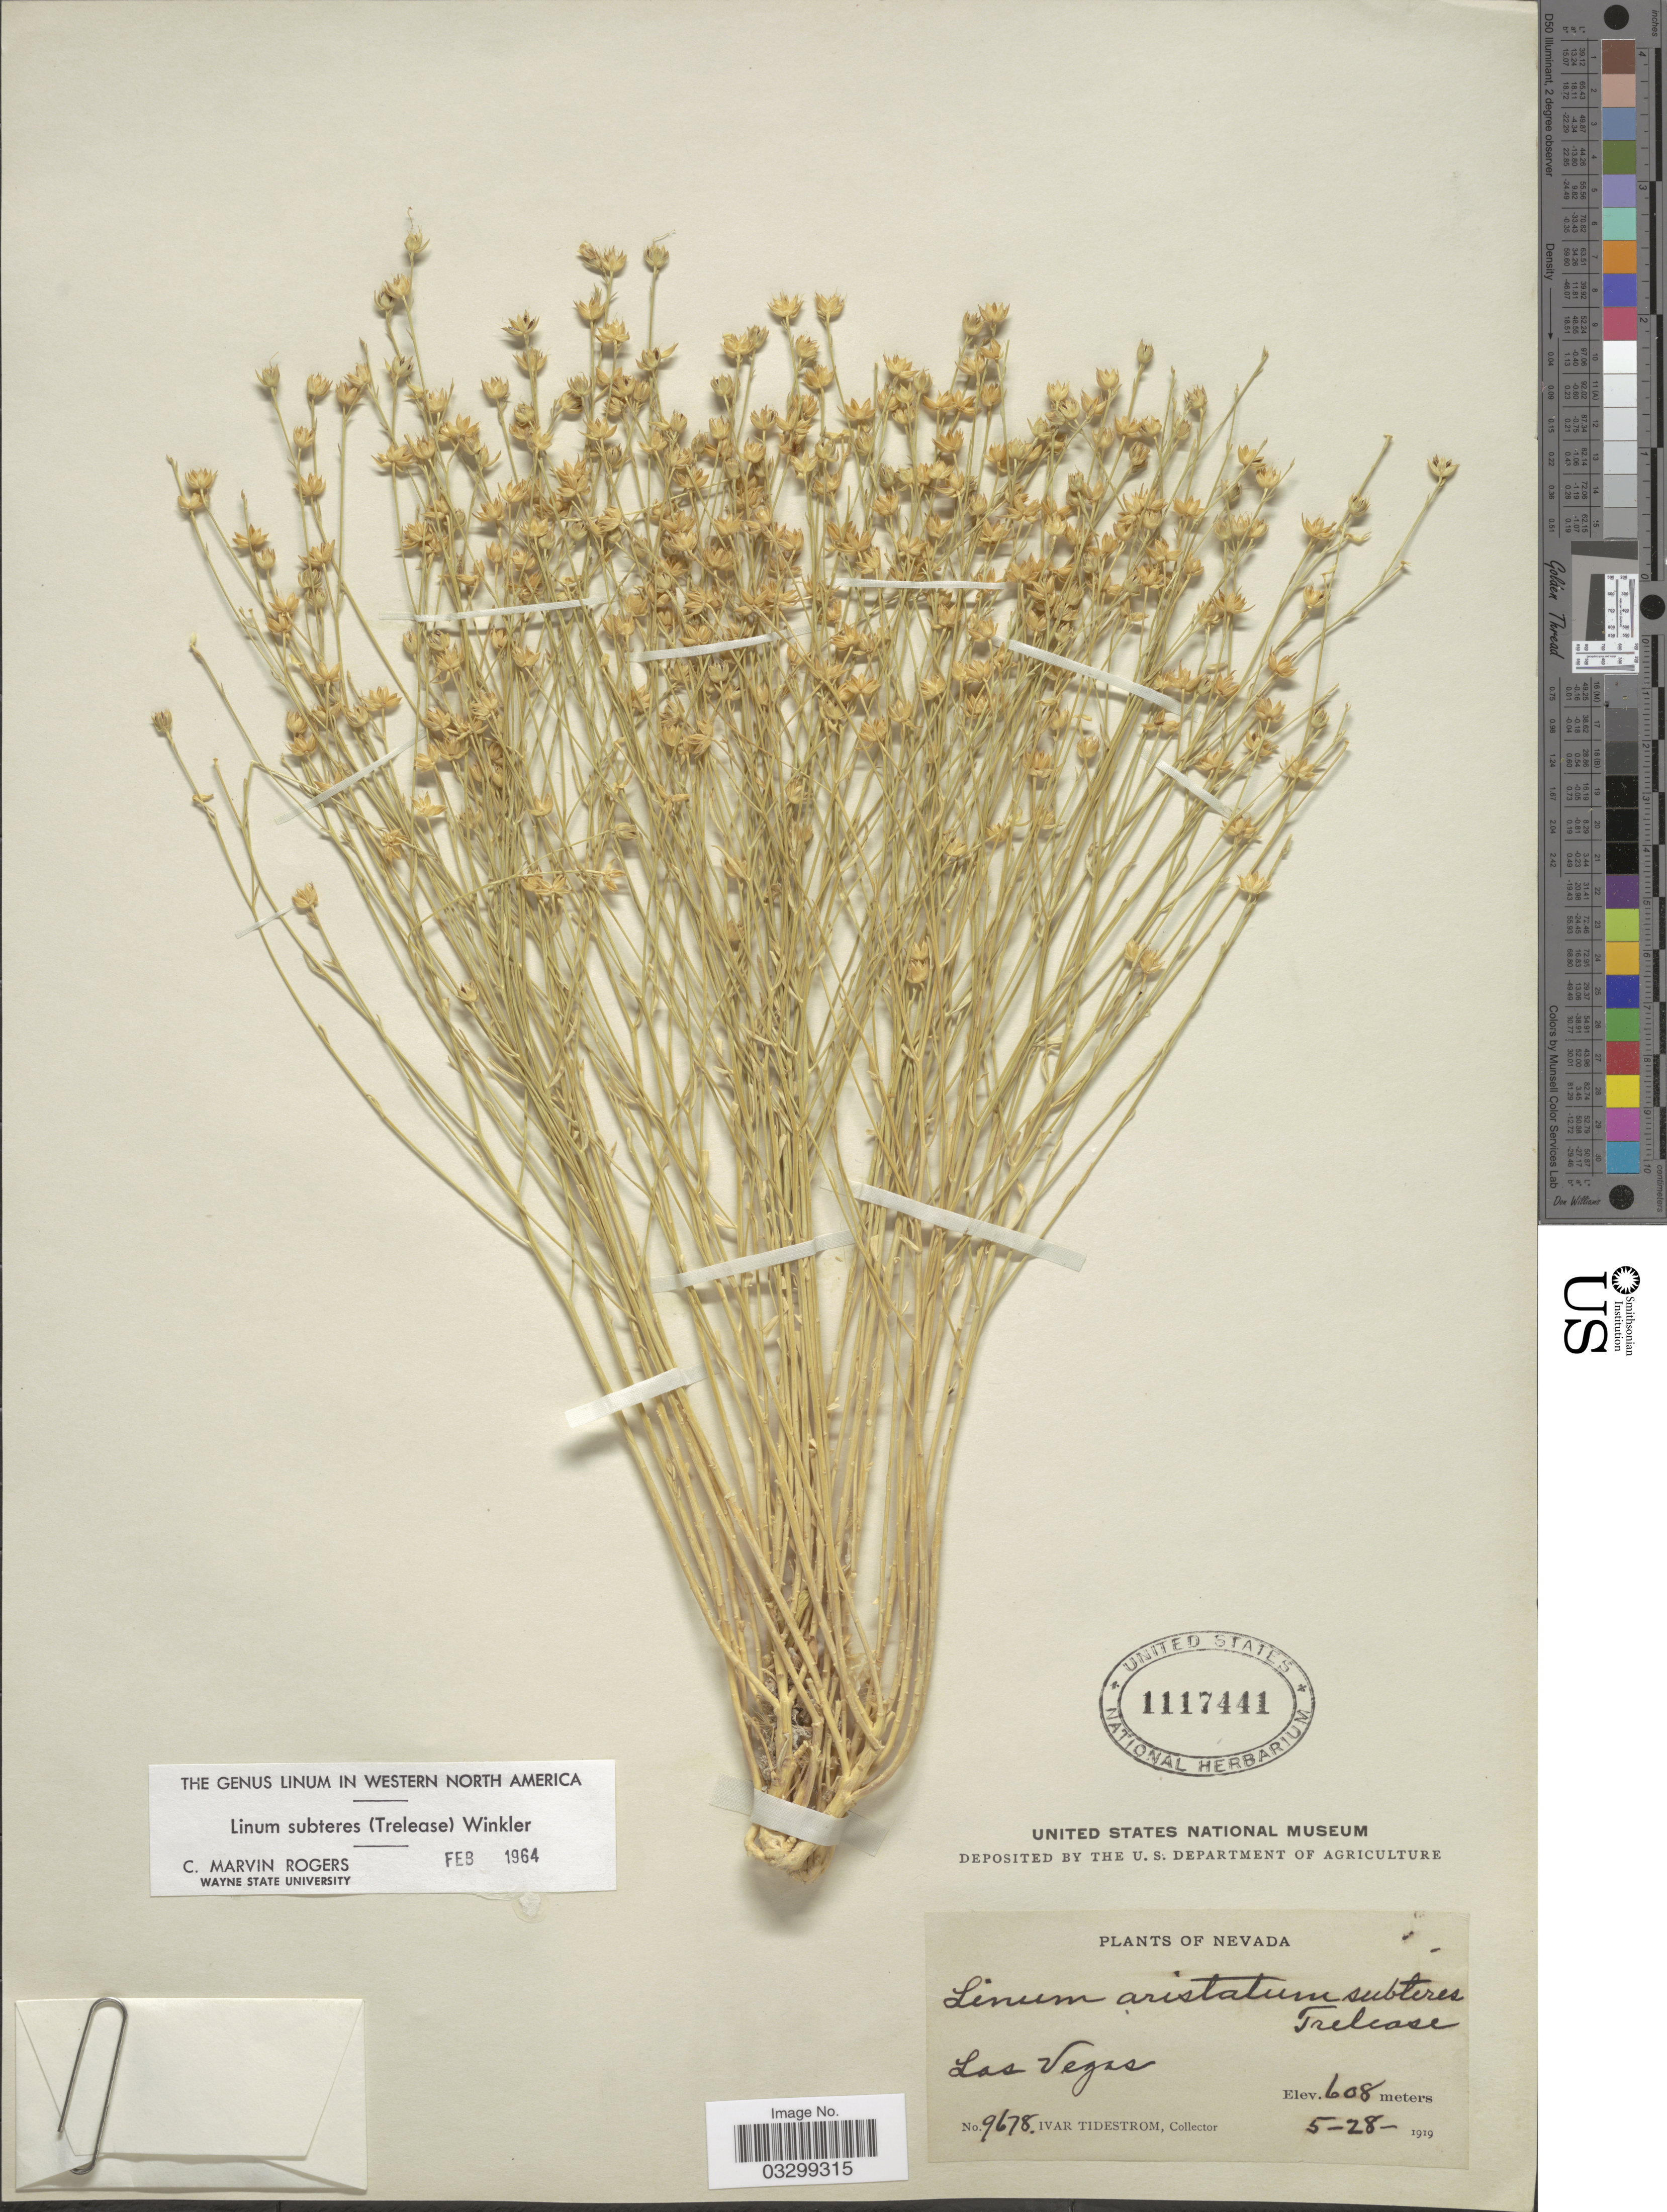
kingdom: Plantae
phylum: Tracheophyta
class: Magnoliopsida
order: Malpighiales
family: Linaceae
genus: Linum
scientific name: Linum subteres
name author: (Trel.) H.J.P. Winkl.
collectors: I. F. Tidestrom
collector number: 9678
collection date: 1919-05-28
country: United States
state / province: Nevada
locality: Las Vegas.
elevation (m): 608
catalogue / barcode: US 1117441